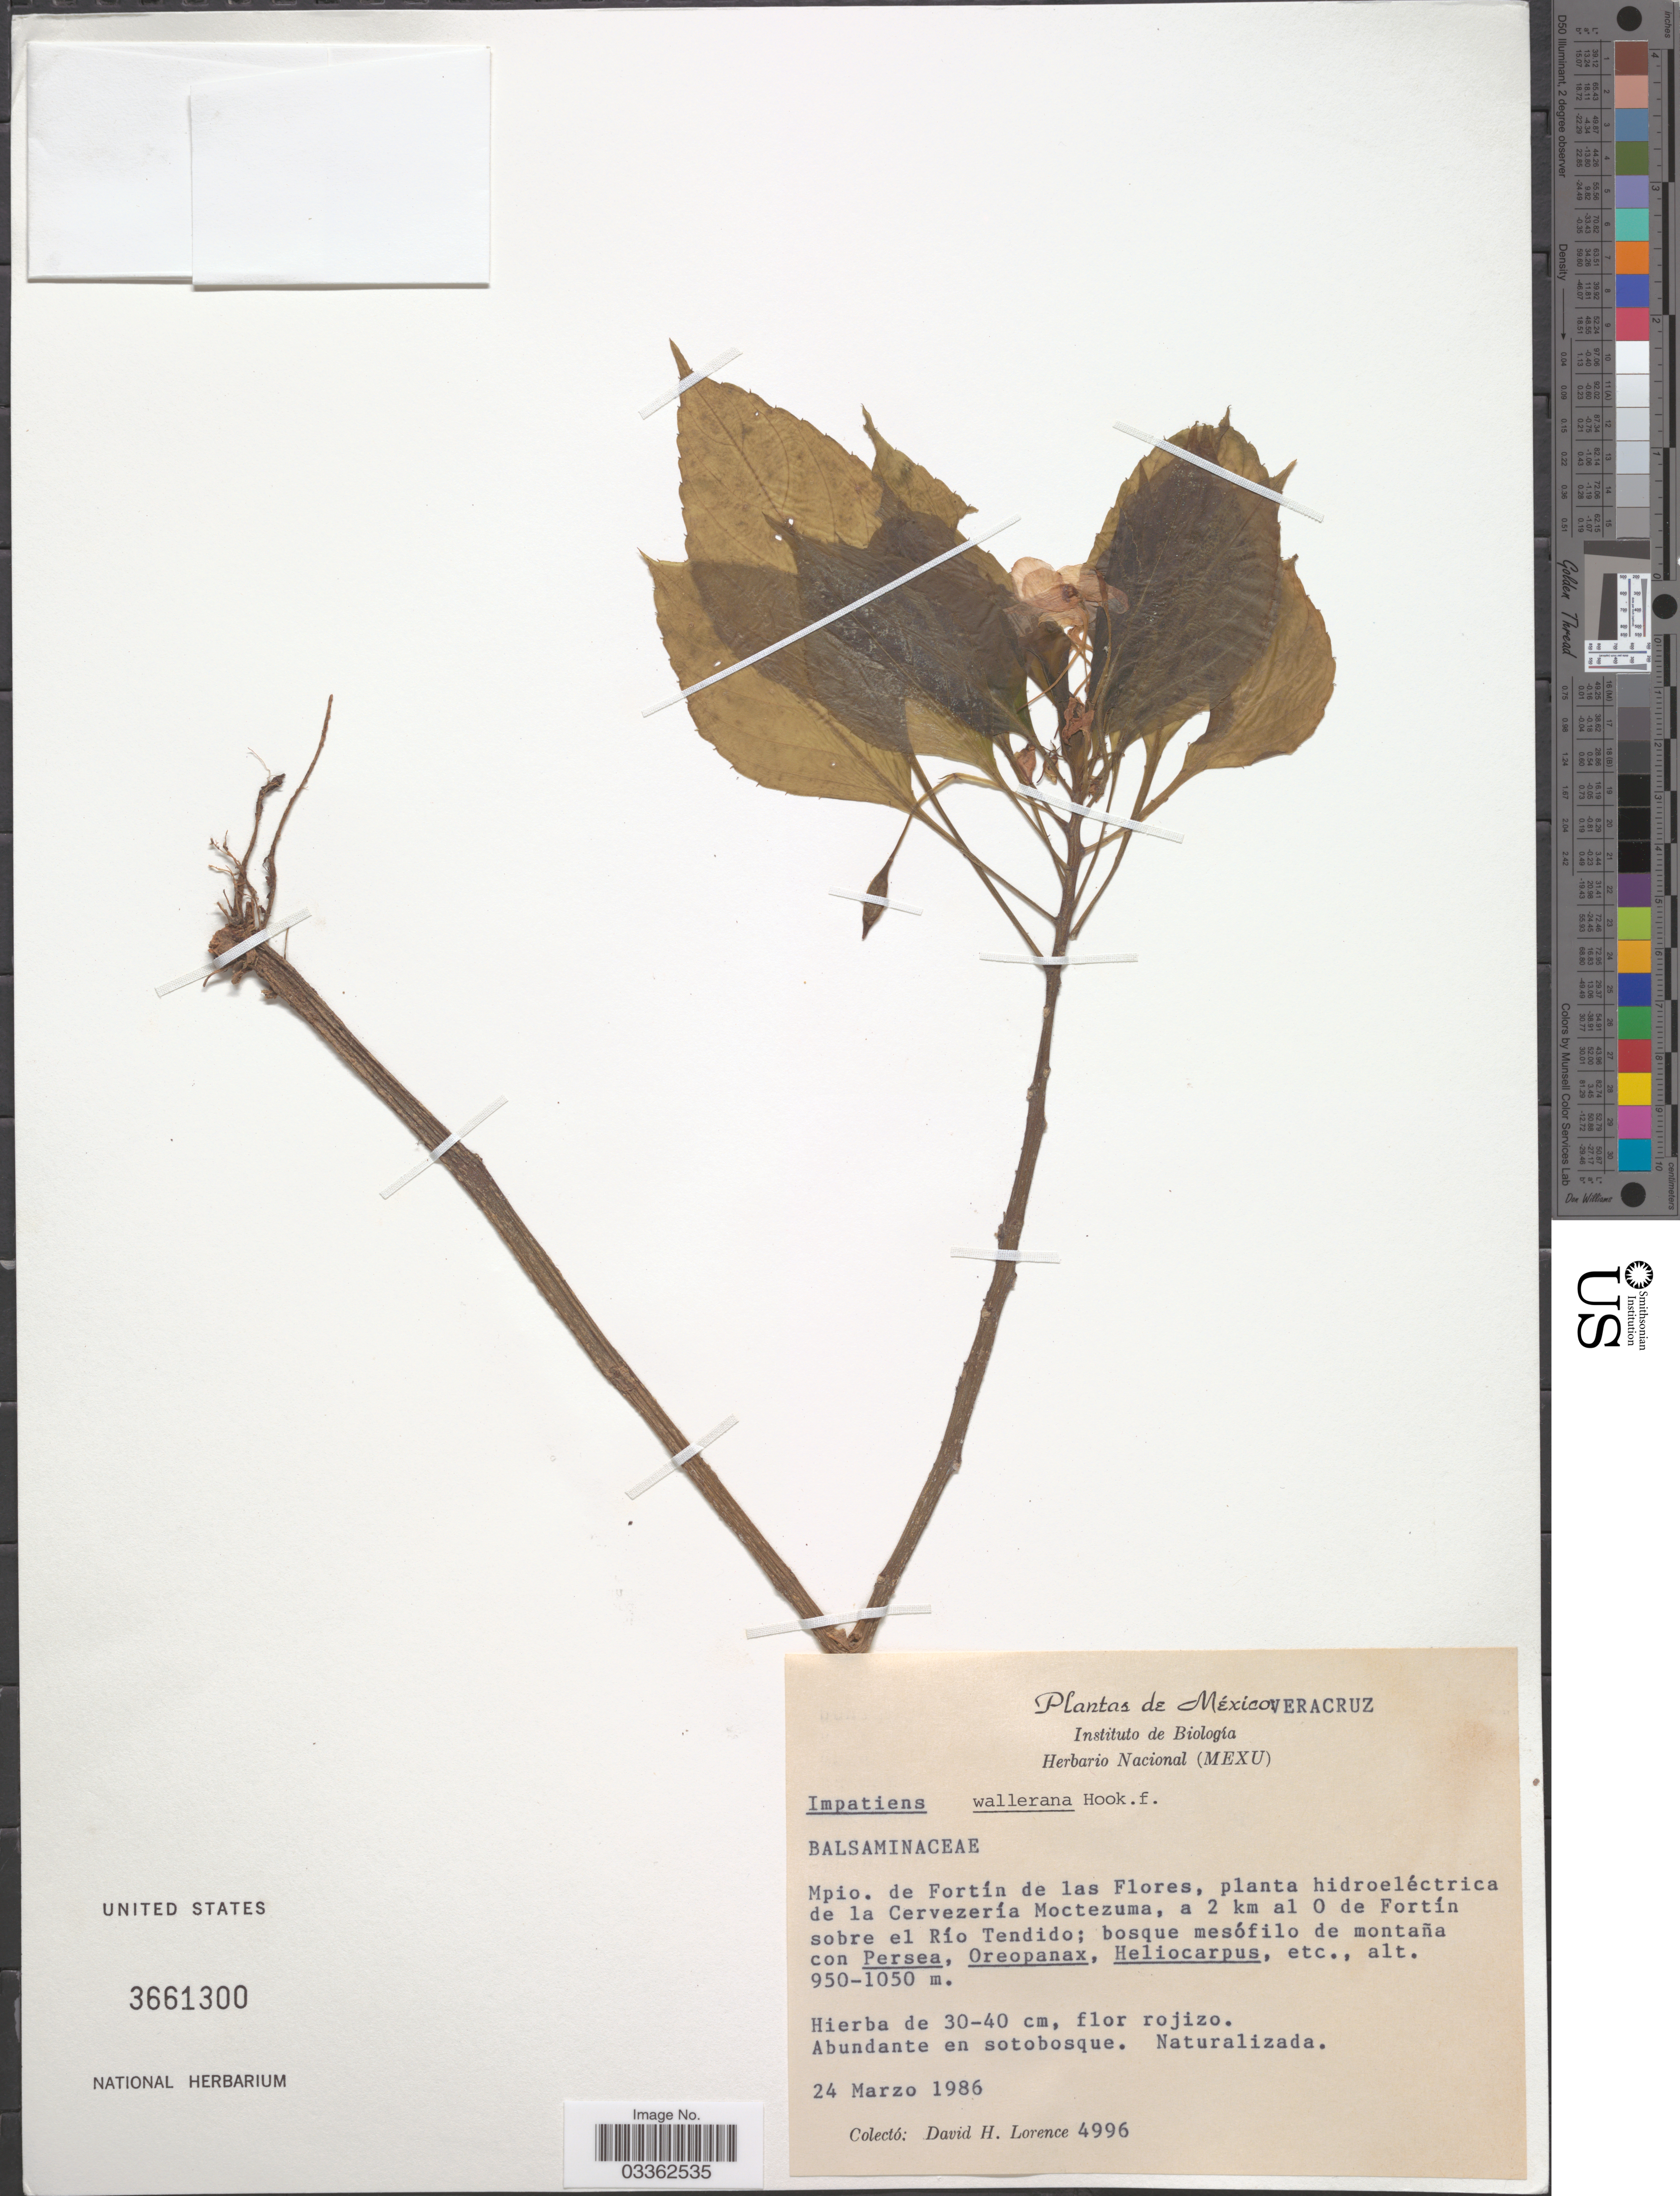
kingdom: Plantae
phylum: Tracheophyta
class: Magnoliopsida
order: Ericales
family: Balsaminaceae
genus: Impatiens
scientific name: Impatiens walleriana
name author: Hook. f.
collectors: D. Lorence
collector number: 4996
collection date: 1986-03-24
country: Mexico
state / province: Veracruz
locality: Veracruz. Mpio. de Fortín de las Flores, planta hidroeléctrica de la Cervezería Moctezuma, a 2 km al O de Fortín sobre el Río Tendido.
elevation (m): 950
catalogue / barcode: US 3661300